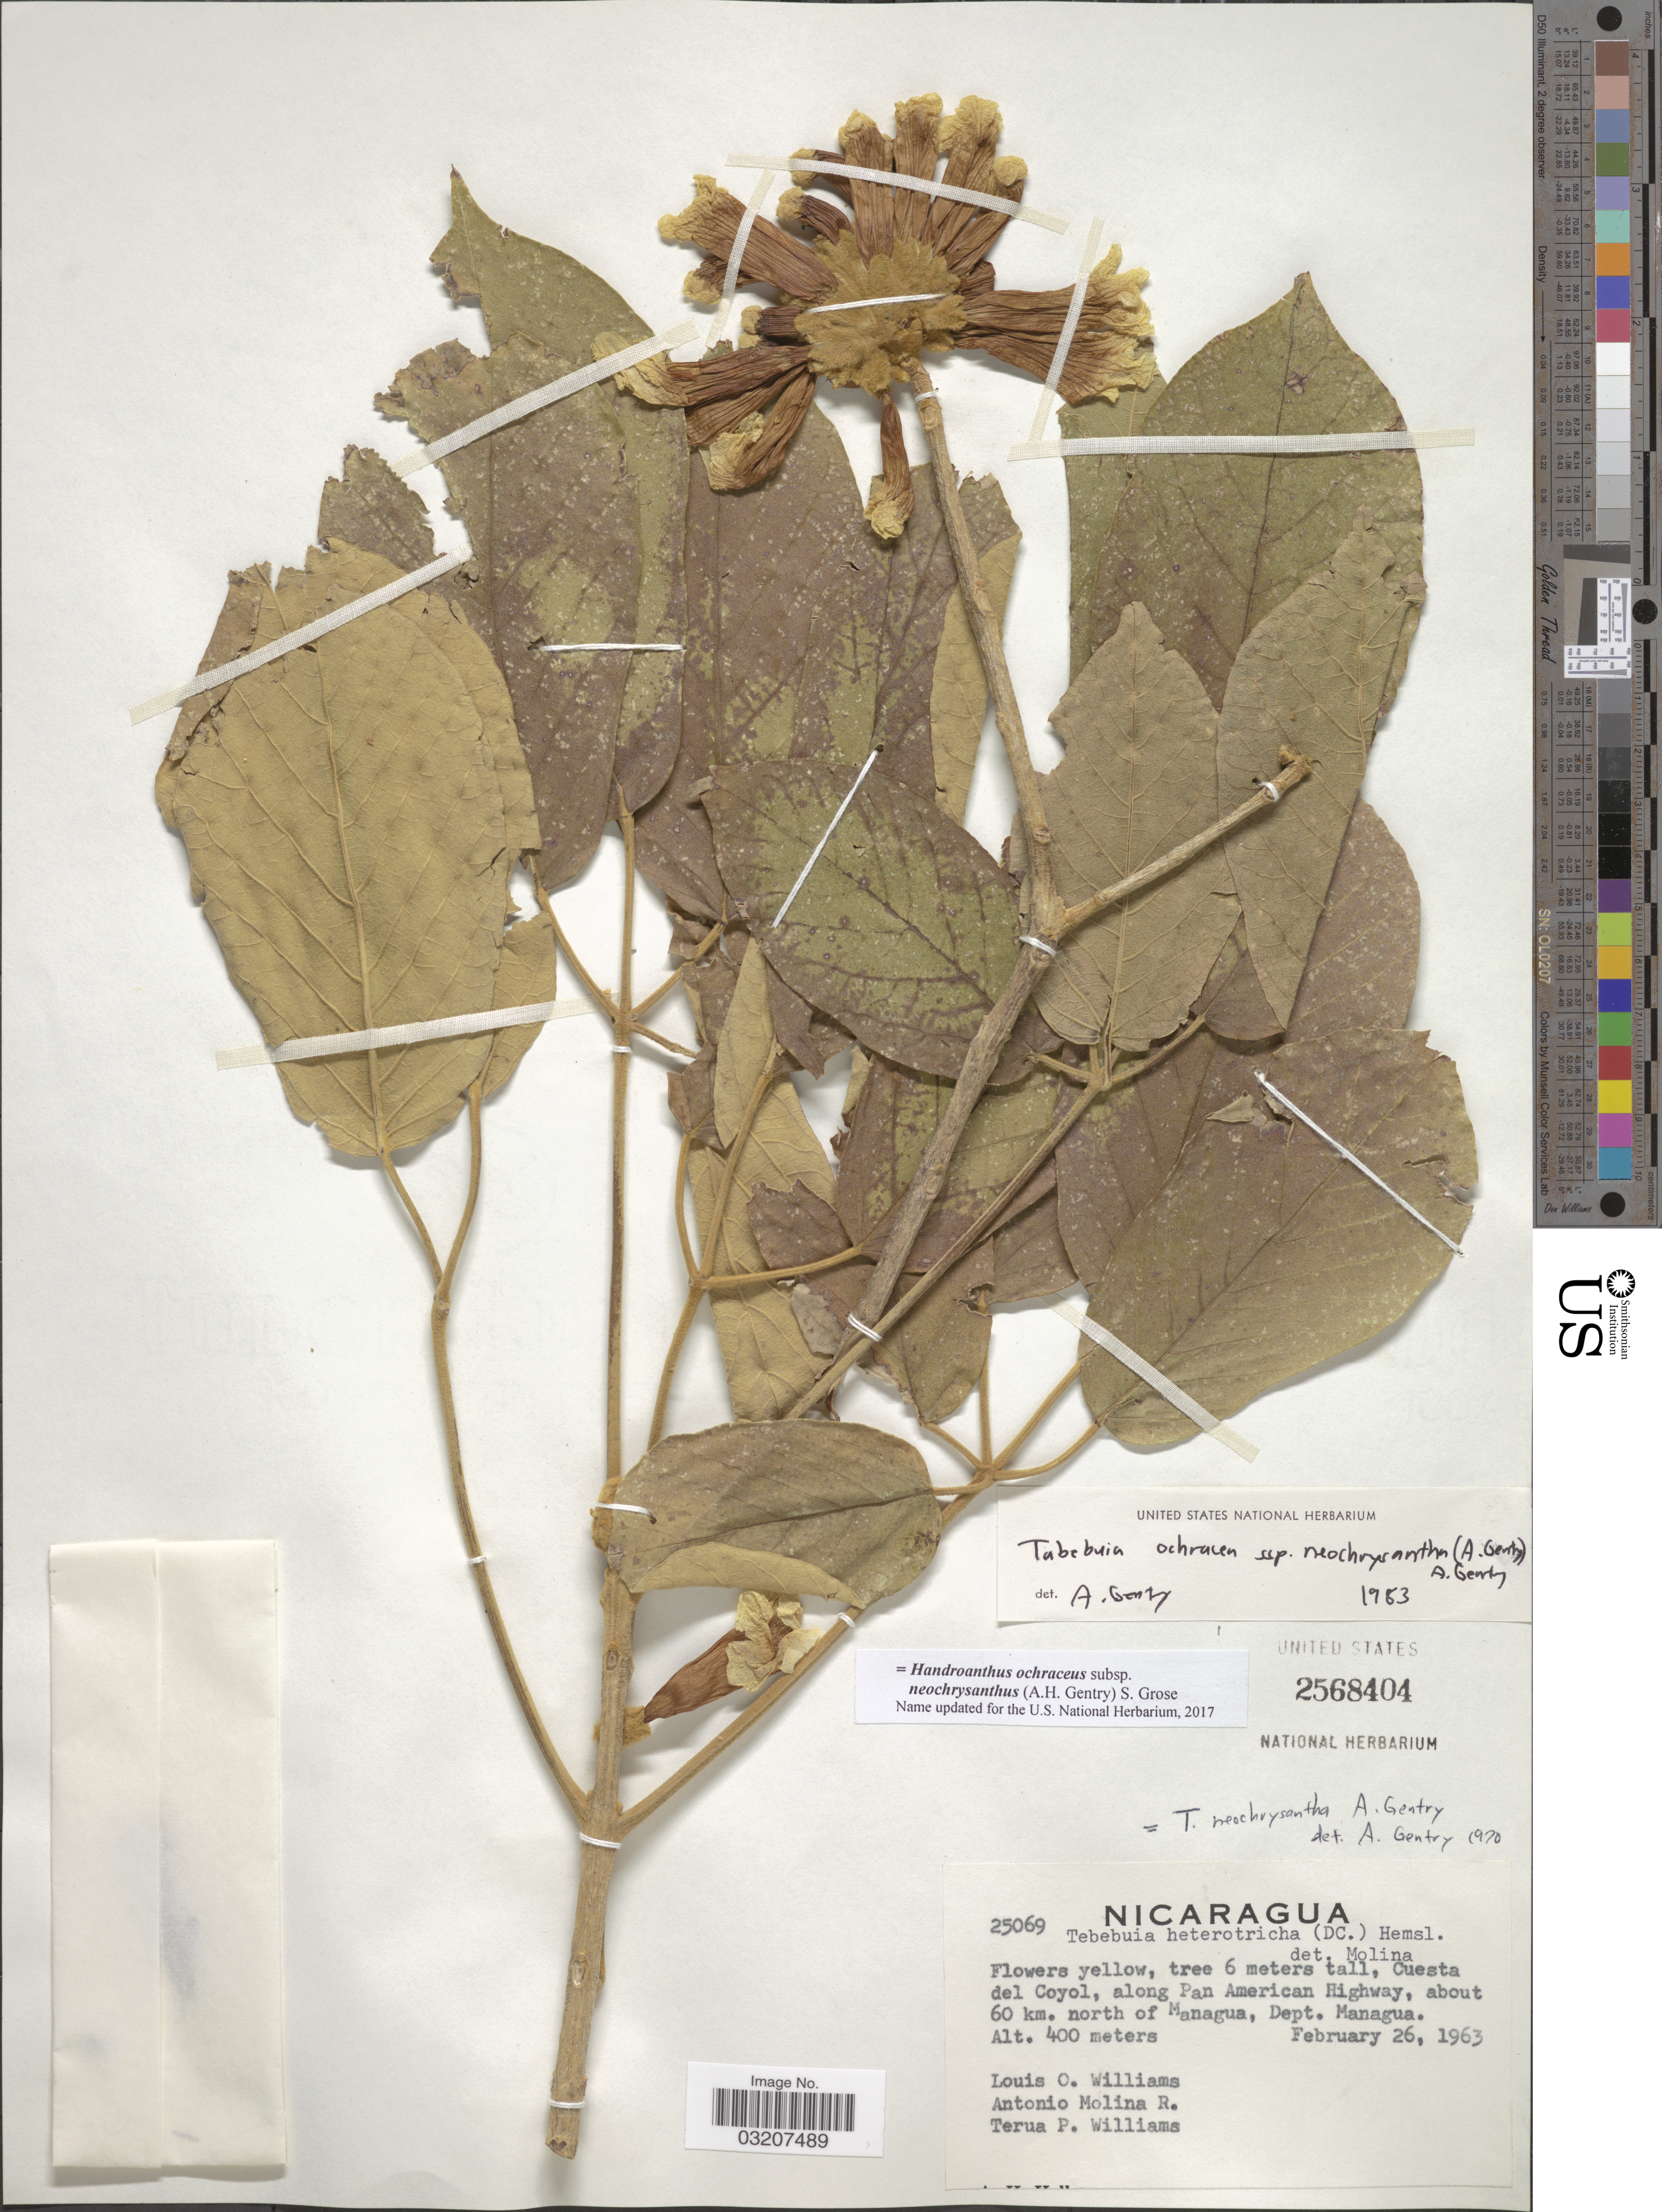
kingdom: Plantae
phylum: Tracheophyta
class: Magnoliopsida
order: Lamiales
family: Bignoniaceae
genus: Handroanthus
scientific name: Handroanthus ochraceus subsp. neochrysanthus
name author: (A.H. Gentry) S.O. Grose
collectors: L. O. Williams, A. Molina R. & T. Williams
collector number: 25069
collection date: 1963-02-26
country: Nicaragua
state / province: Managua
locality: Cuesta del Coyol, along Pan American Highway, about 60 km. north of Managua, Dept. Managua.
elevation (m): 400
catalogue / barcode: US 2568404